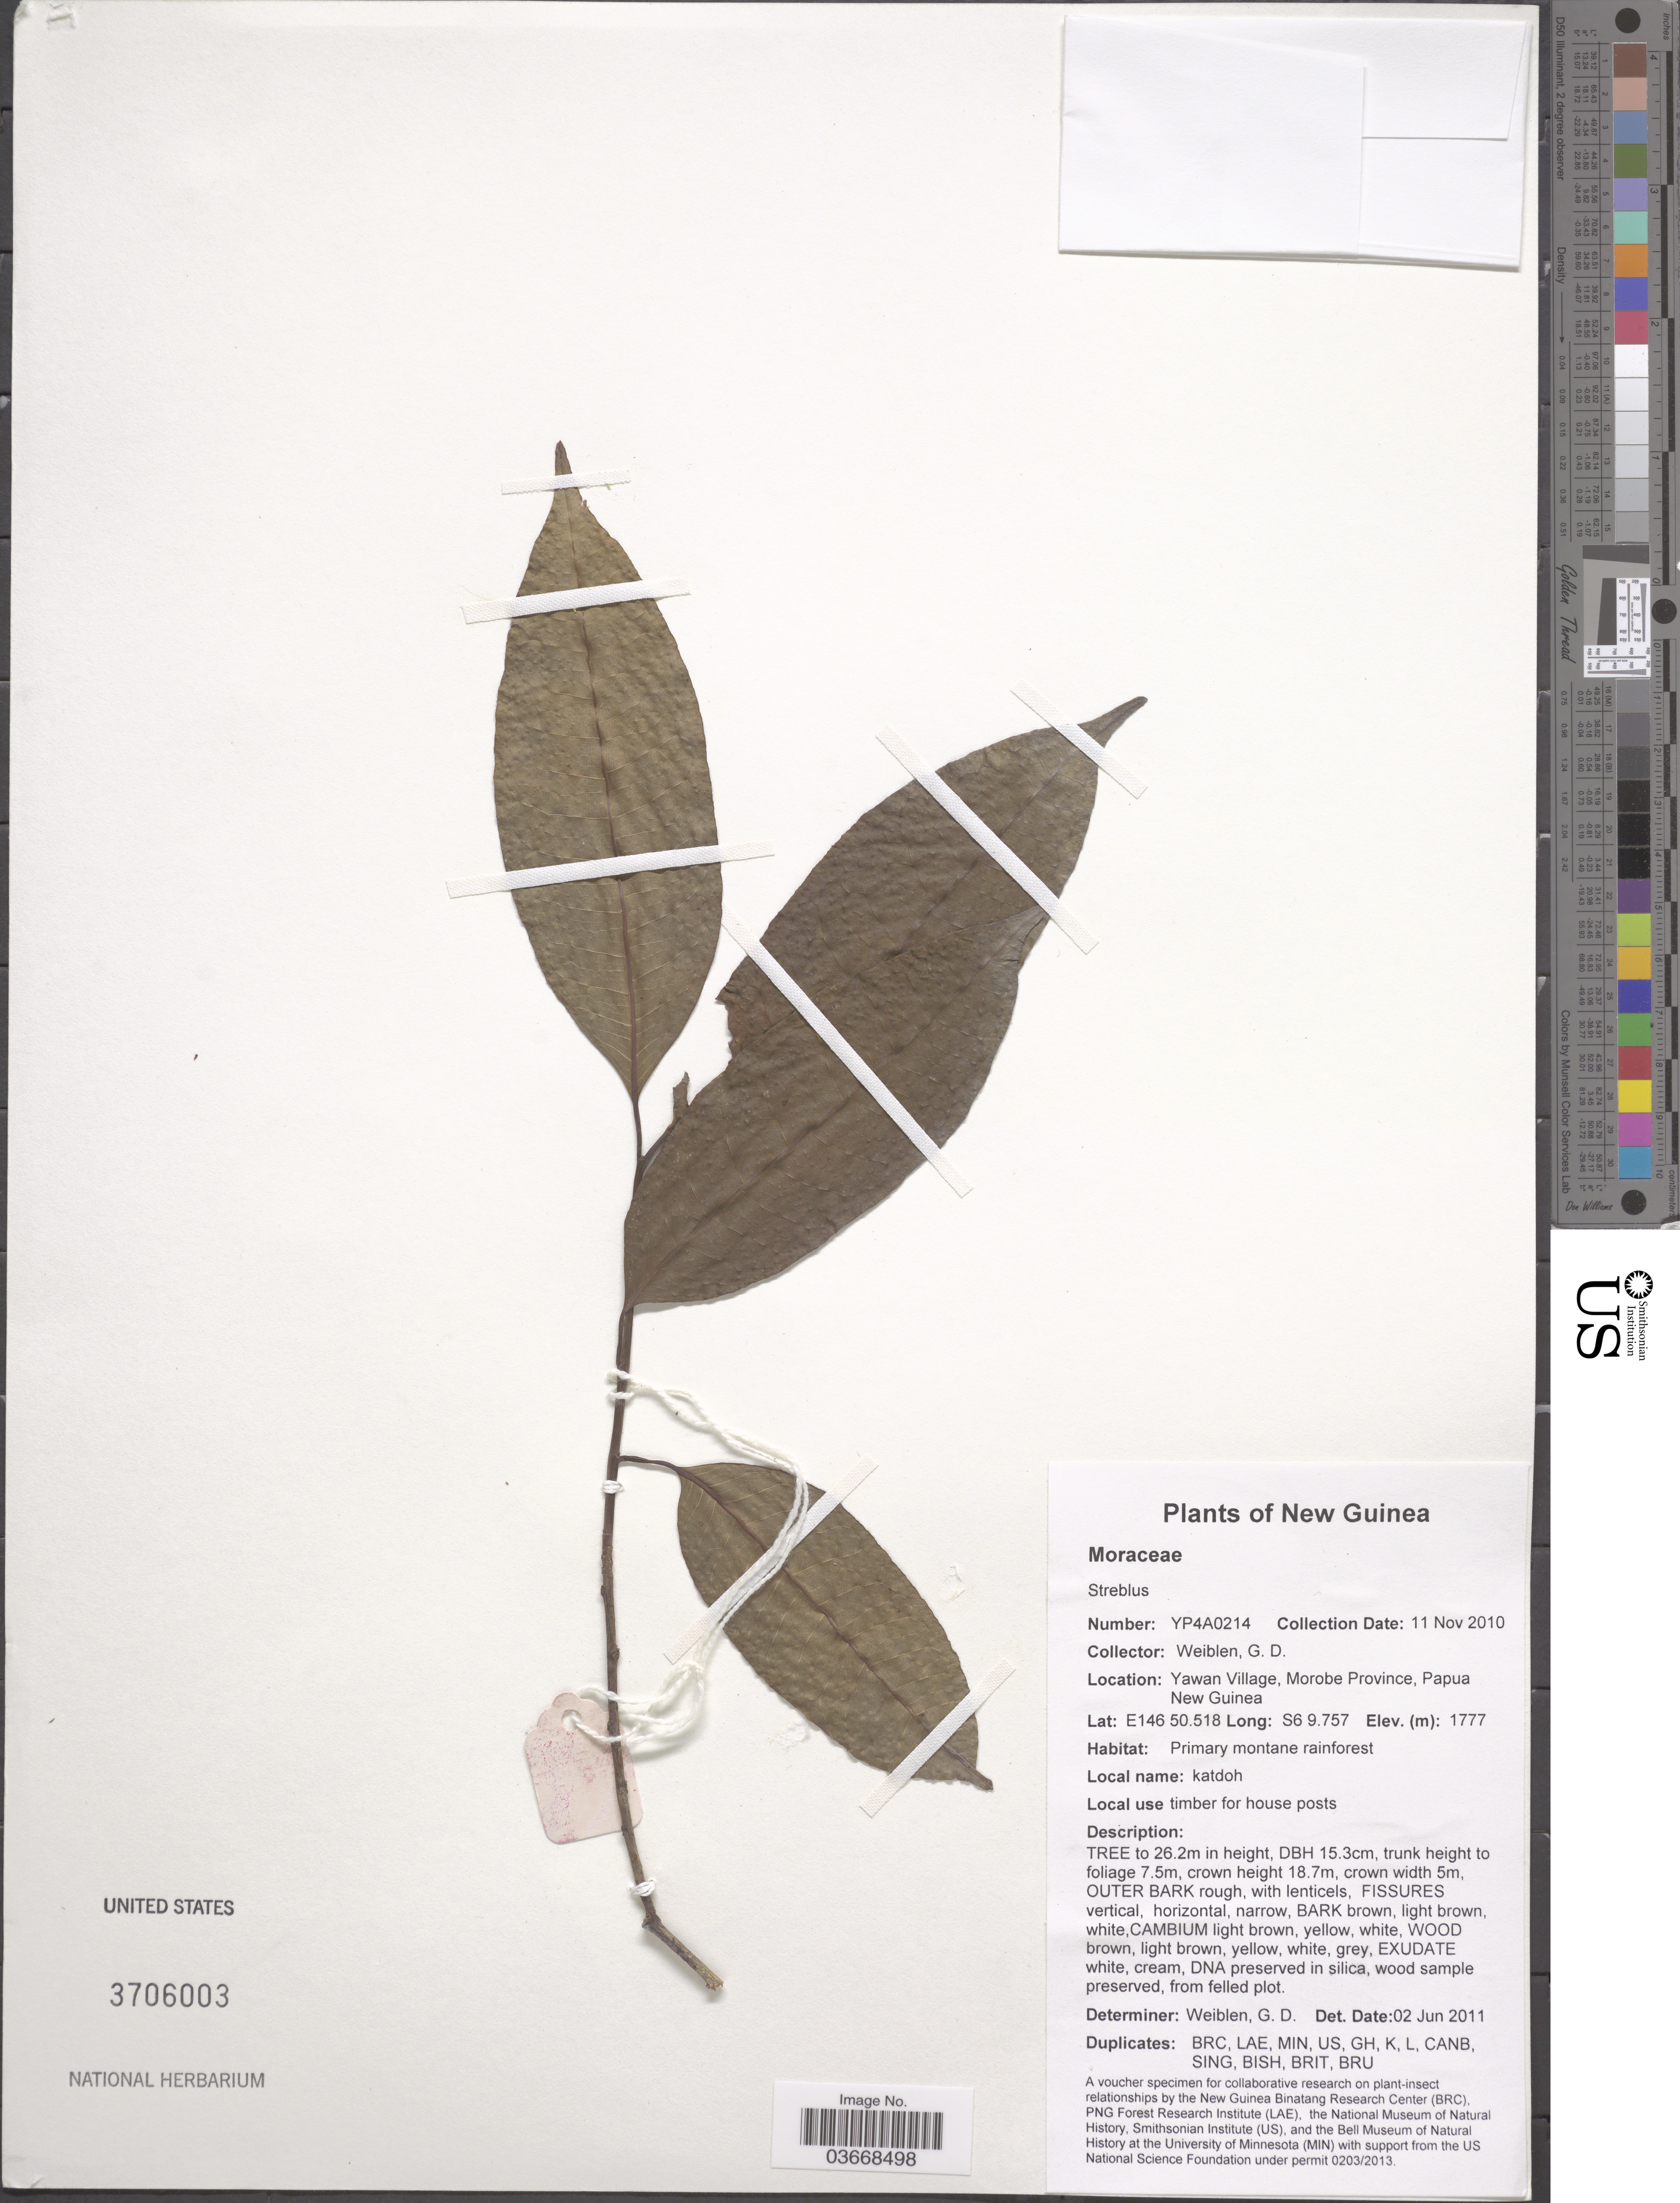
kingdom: Plantae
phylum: Tracheophyta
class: Magnoliopsida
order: Rosales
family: Moraceae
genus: Paratrophis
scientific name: Paratrophis sp.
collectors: G. D. Weiblen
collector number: YP4A0214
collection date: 2010-11-11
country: Papua New Guinea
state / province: Morobe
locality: New Guinea. Yawan Village.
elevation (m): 1777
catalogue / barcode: US 3706003